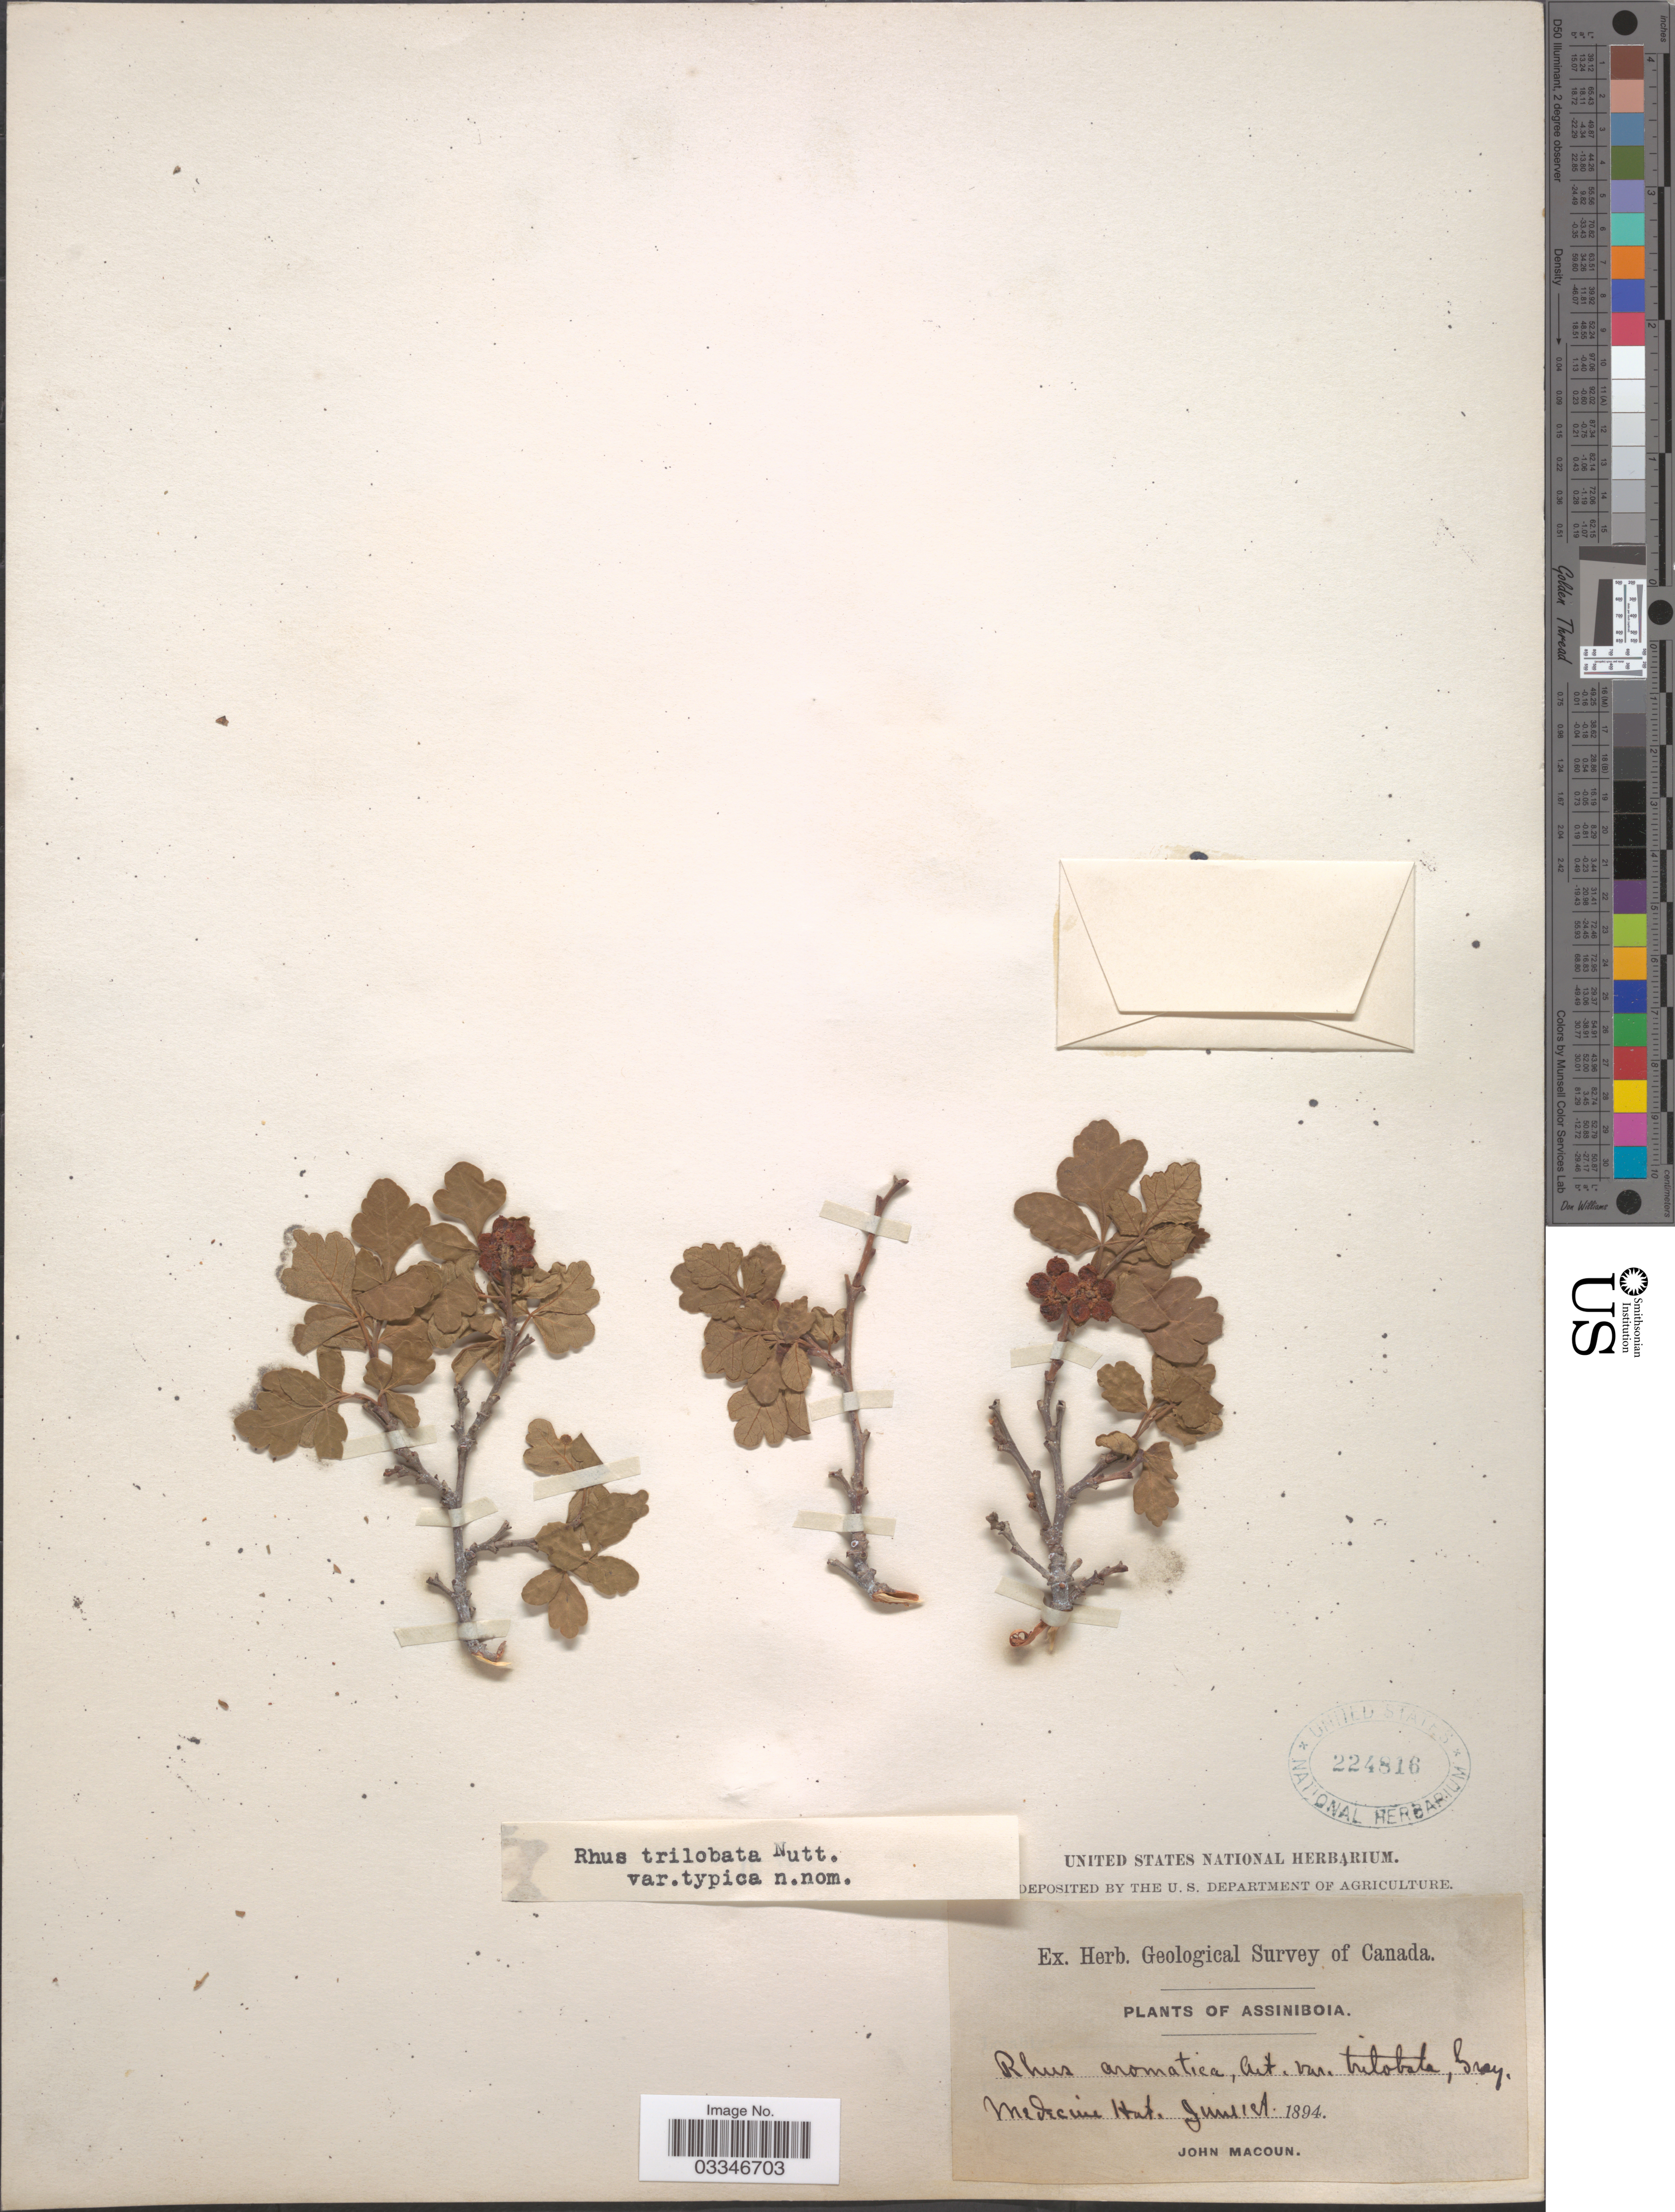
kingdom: Plantae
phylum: Tracheophyta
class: Magnoliopsida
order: Sapindales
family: Anacardiaceae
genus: Rhus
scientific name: Rhus trilobata var. typica Munz & Sloane ined.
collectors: J. Macoun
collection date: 1894-06-01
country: Canada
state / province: Alberta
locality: Assiniboia. Medicine Hat.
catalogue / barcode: US 224816